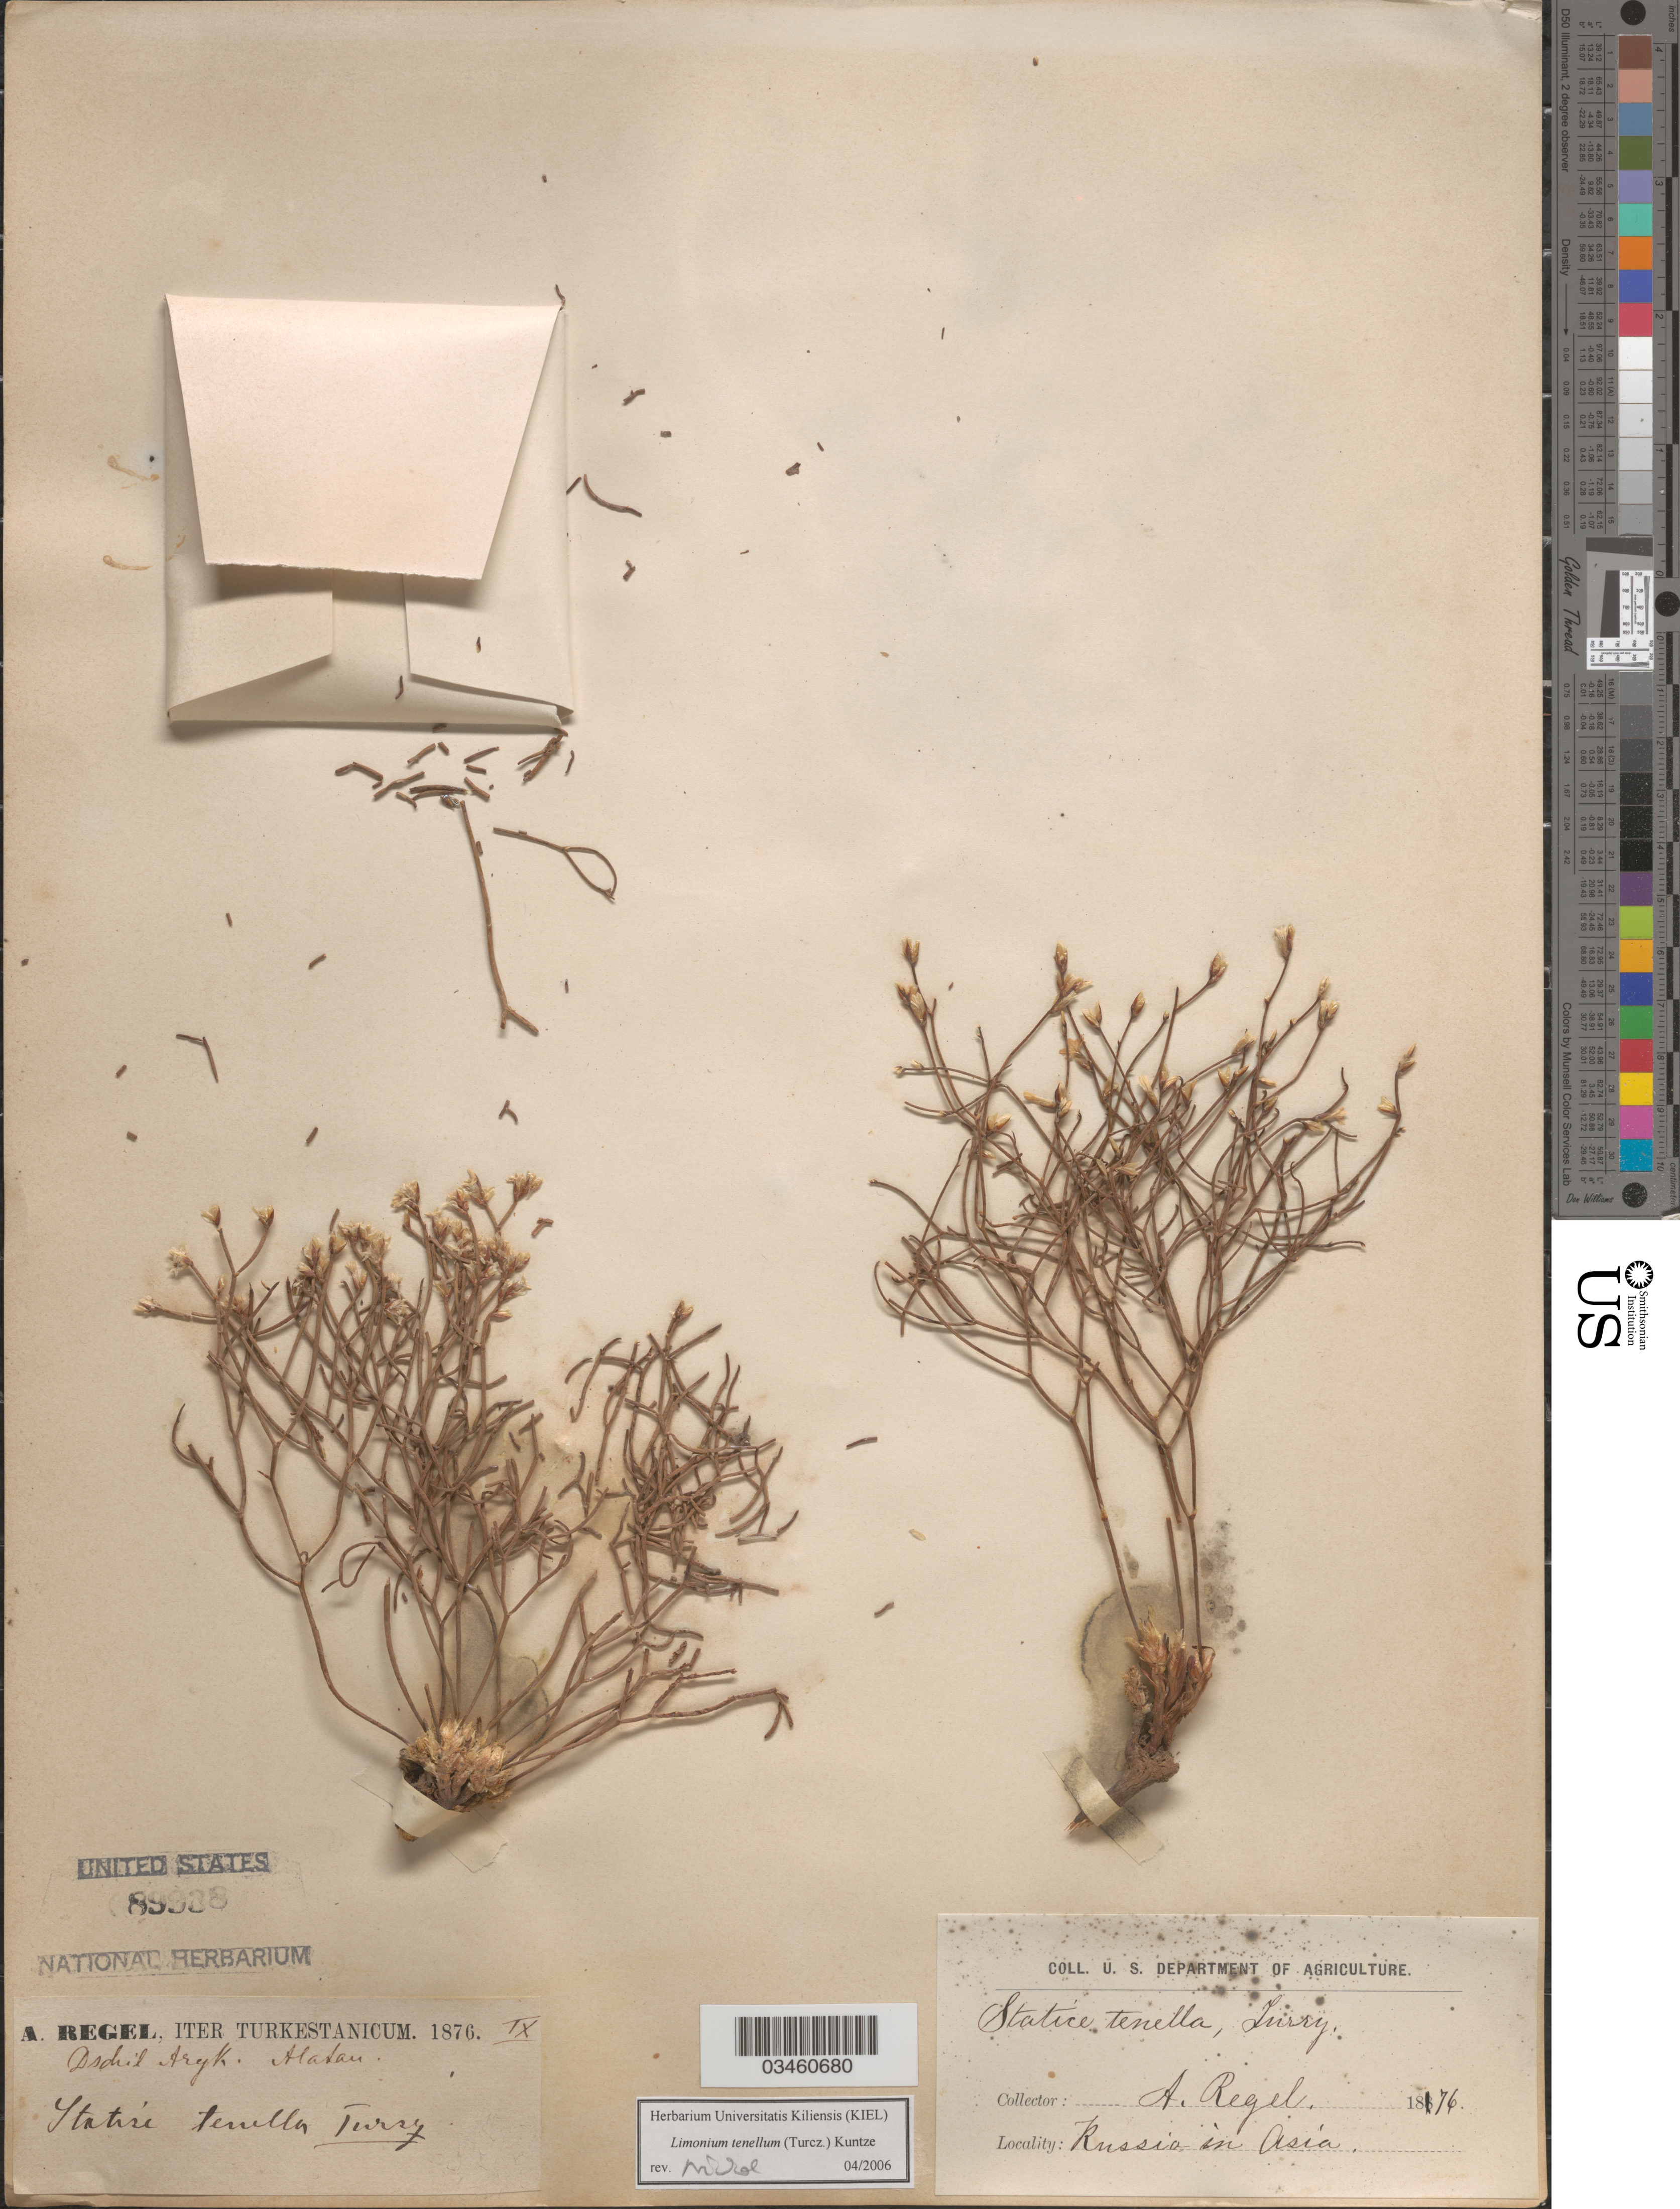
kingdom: Plantae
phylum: Tracheophyta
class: Magnoliopsida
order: Caryophyllales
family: Plumbaginaceae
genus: Limonium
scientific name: Limonium tenellum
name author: (Turcz.) Kuntze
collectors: A. Regel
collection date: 1876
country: Russian Federation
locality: Russia in Asia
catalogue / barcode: US 89938